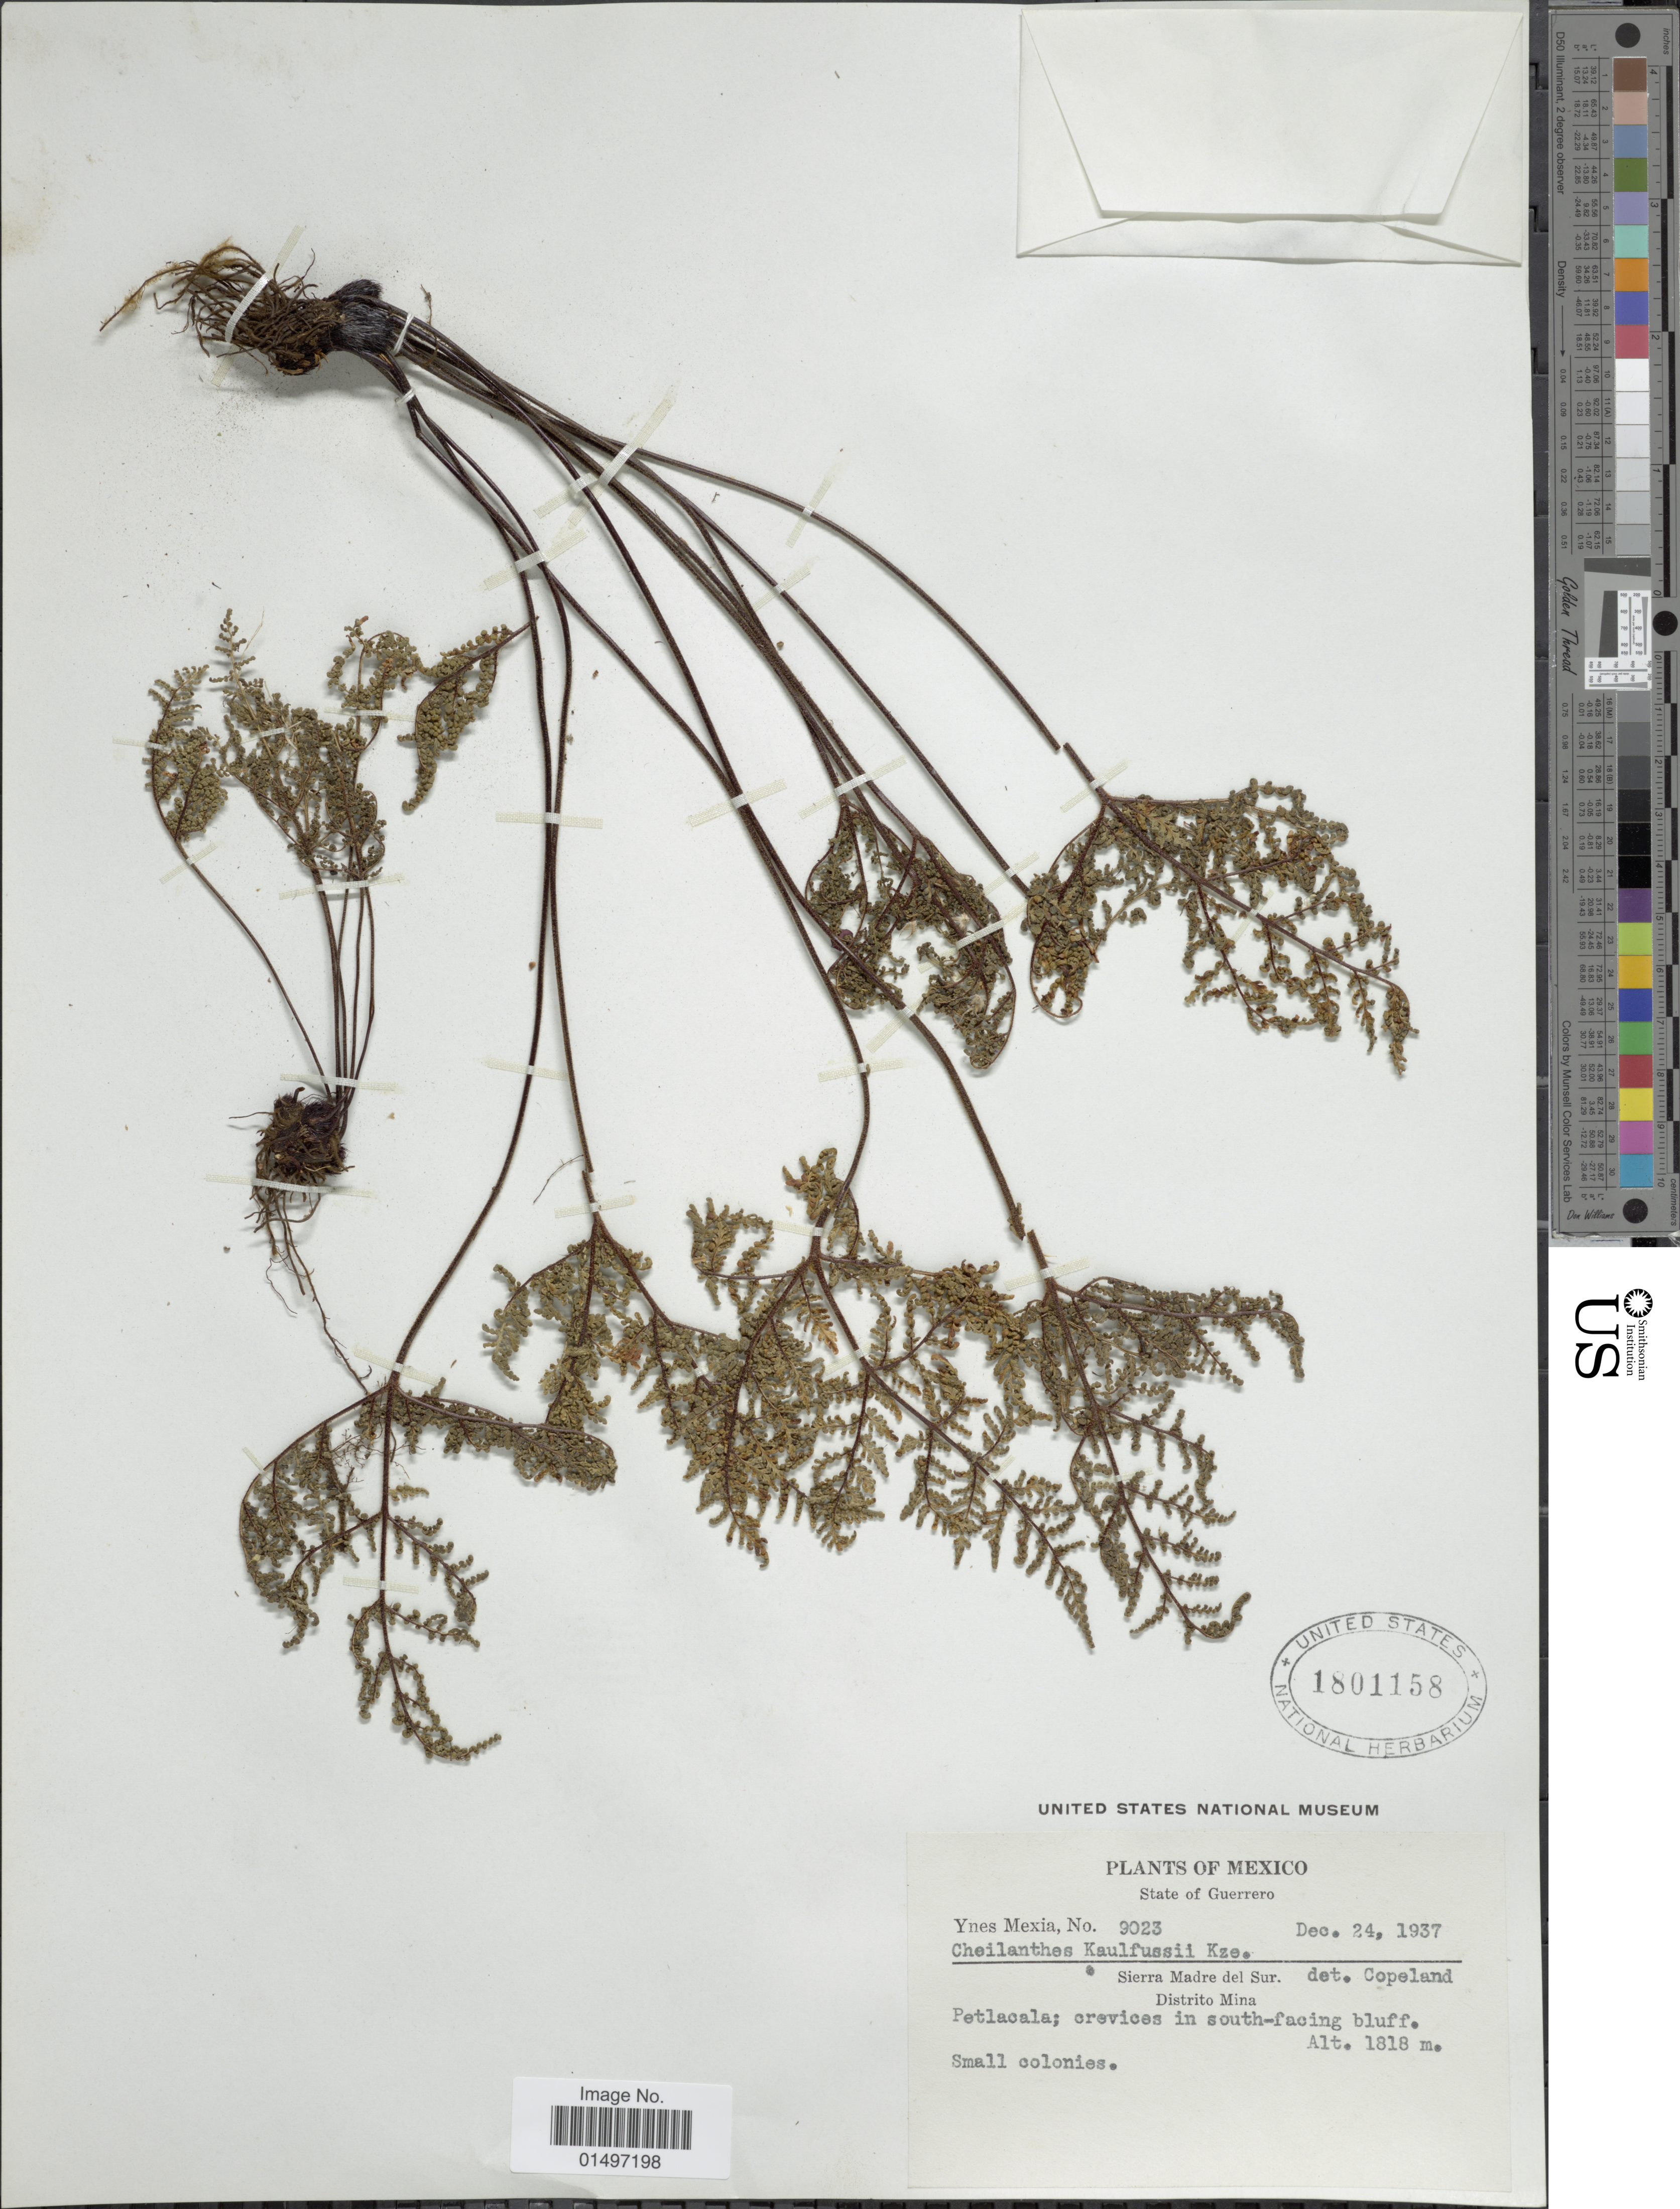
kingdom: Plantae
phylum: Tracheophyta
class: Polypodiopsida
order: Polypodiales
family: Pteridaceae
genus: Gaga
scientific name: Gaga kaulfussii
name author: (Kunze) Fay W. Li & Windham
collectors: Y. Mexia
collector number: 9023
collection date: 1937-12-24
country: Mexico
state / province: Guerrero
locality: Mexico, Sierra Madre del Sur, Distrito Mina.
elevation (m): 1818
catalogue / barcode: US 1801158